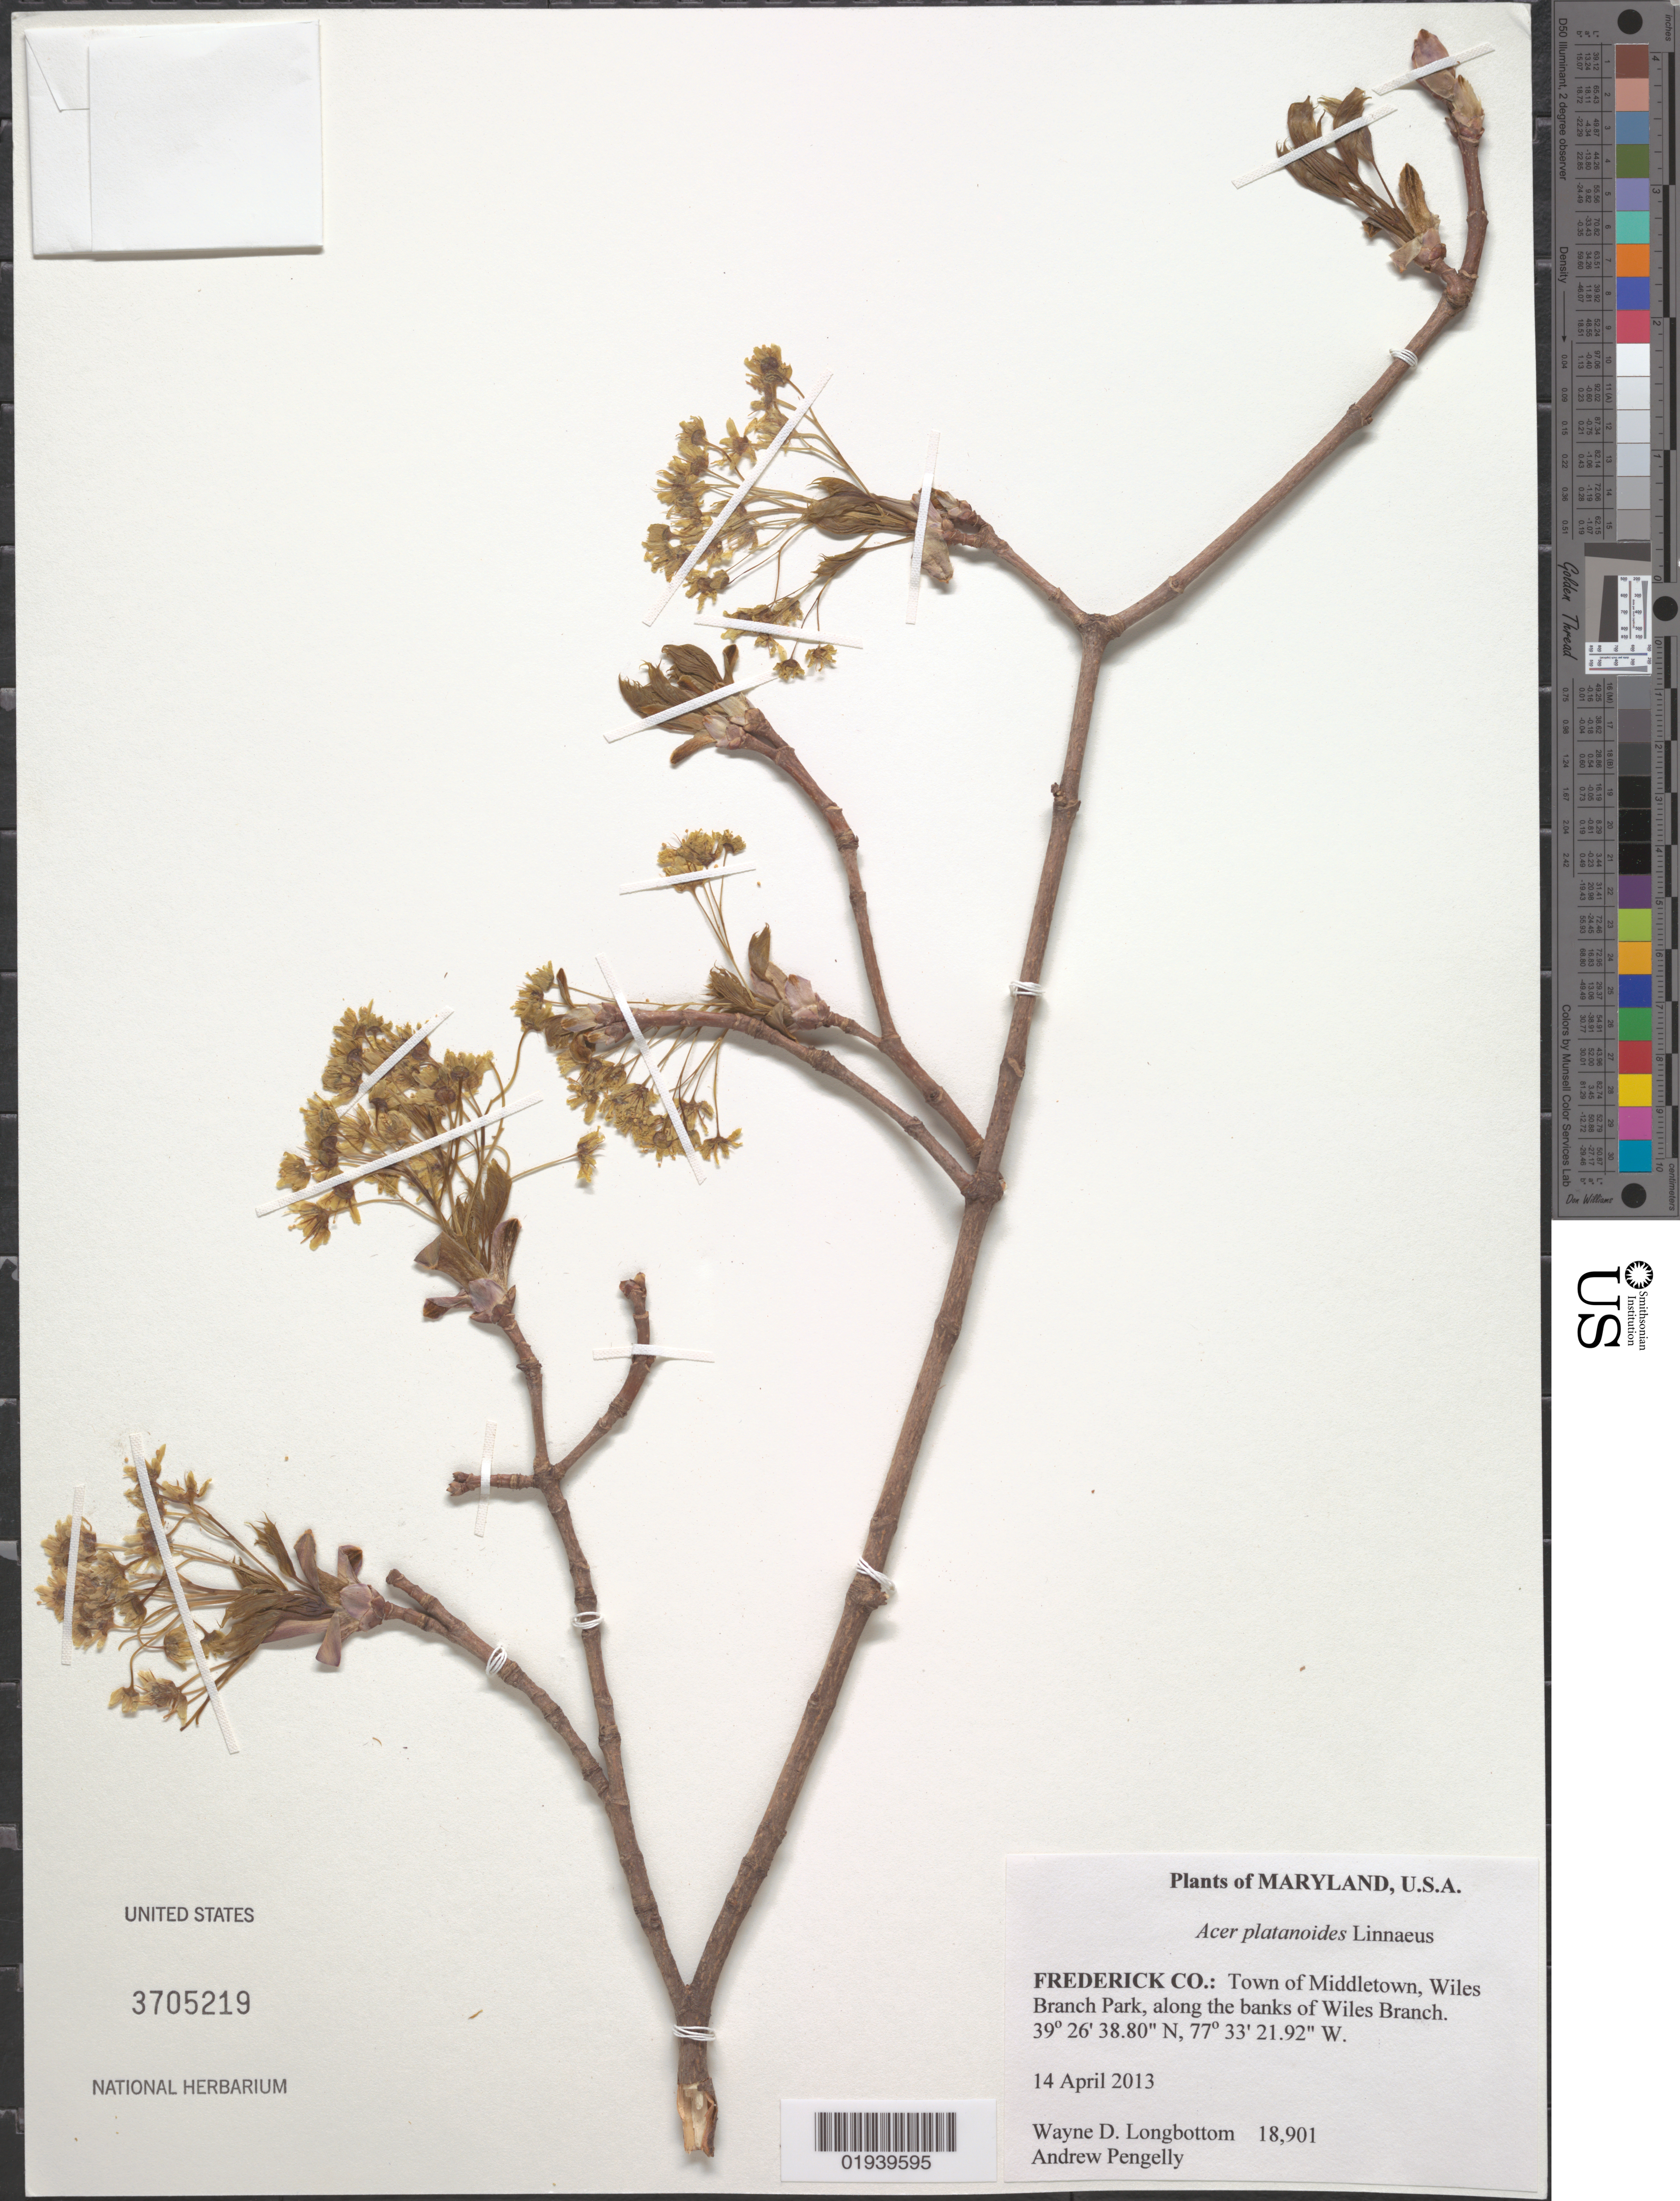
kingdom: Plantae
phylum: Tracheophyta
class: Magnoliopsida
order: Sapindales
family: Sapindaceae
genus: Acer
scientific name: Acer platanoides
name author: L.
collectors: W. D. Longbottom & A. Pengelly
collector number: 18,901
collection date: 2013-04-14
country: United States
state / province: Maryland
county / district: Frederick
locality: Middleton, Wiles Branch Park, along the banks of Wiles Branch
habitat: Along banks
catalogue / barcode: US 3705219